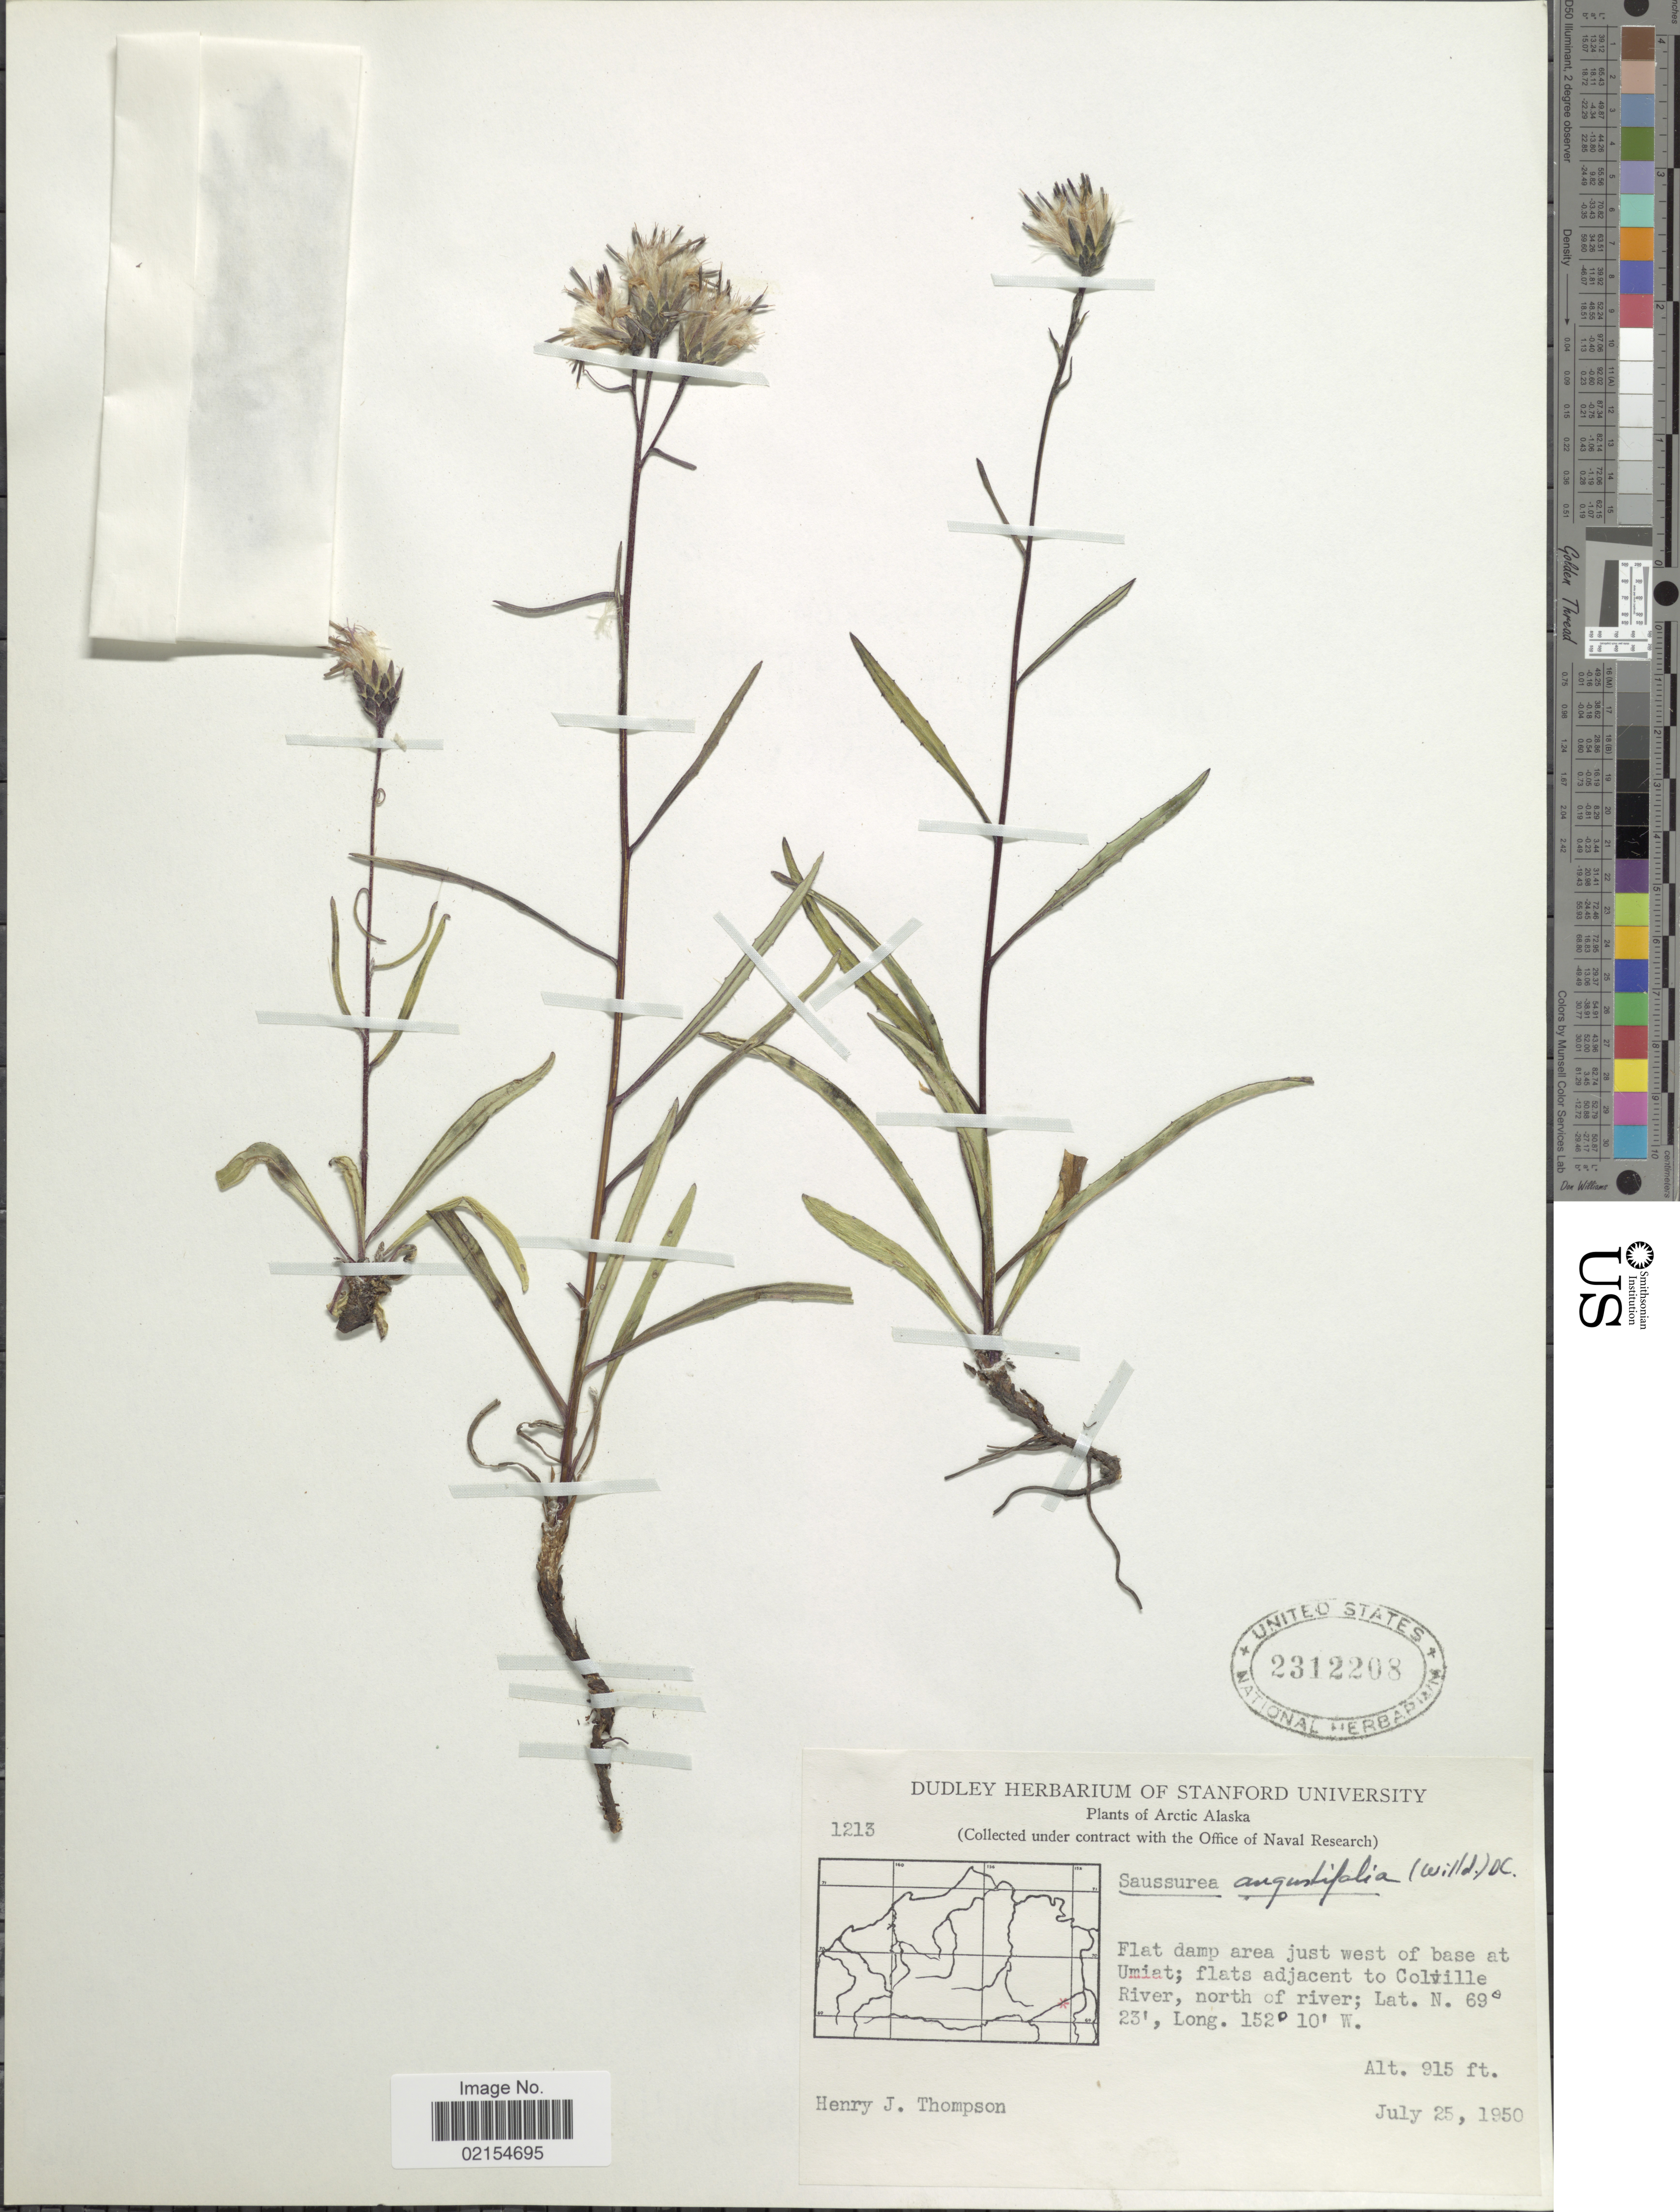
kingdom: Plantae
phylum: Tracheophyta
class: Magnoliopsida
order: Asterales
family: Asteraceae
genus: Saussurea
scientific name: Saussurea angustifolia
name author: (L.) DC.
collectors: H. J. Thompson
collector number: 1213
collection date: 1950-07-25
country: United States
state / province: Alaska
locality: Flat damp area just west of base at Umiat, flats adjacent of to Colville River, north of river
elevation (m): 279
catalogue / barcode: US 2312208